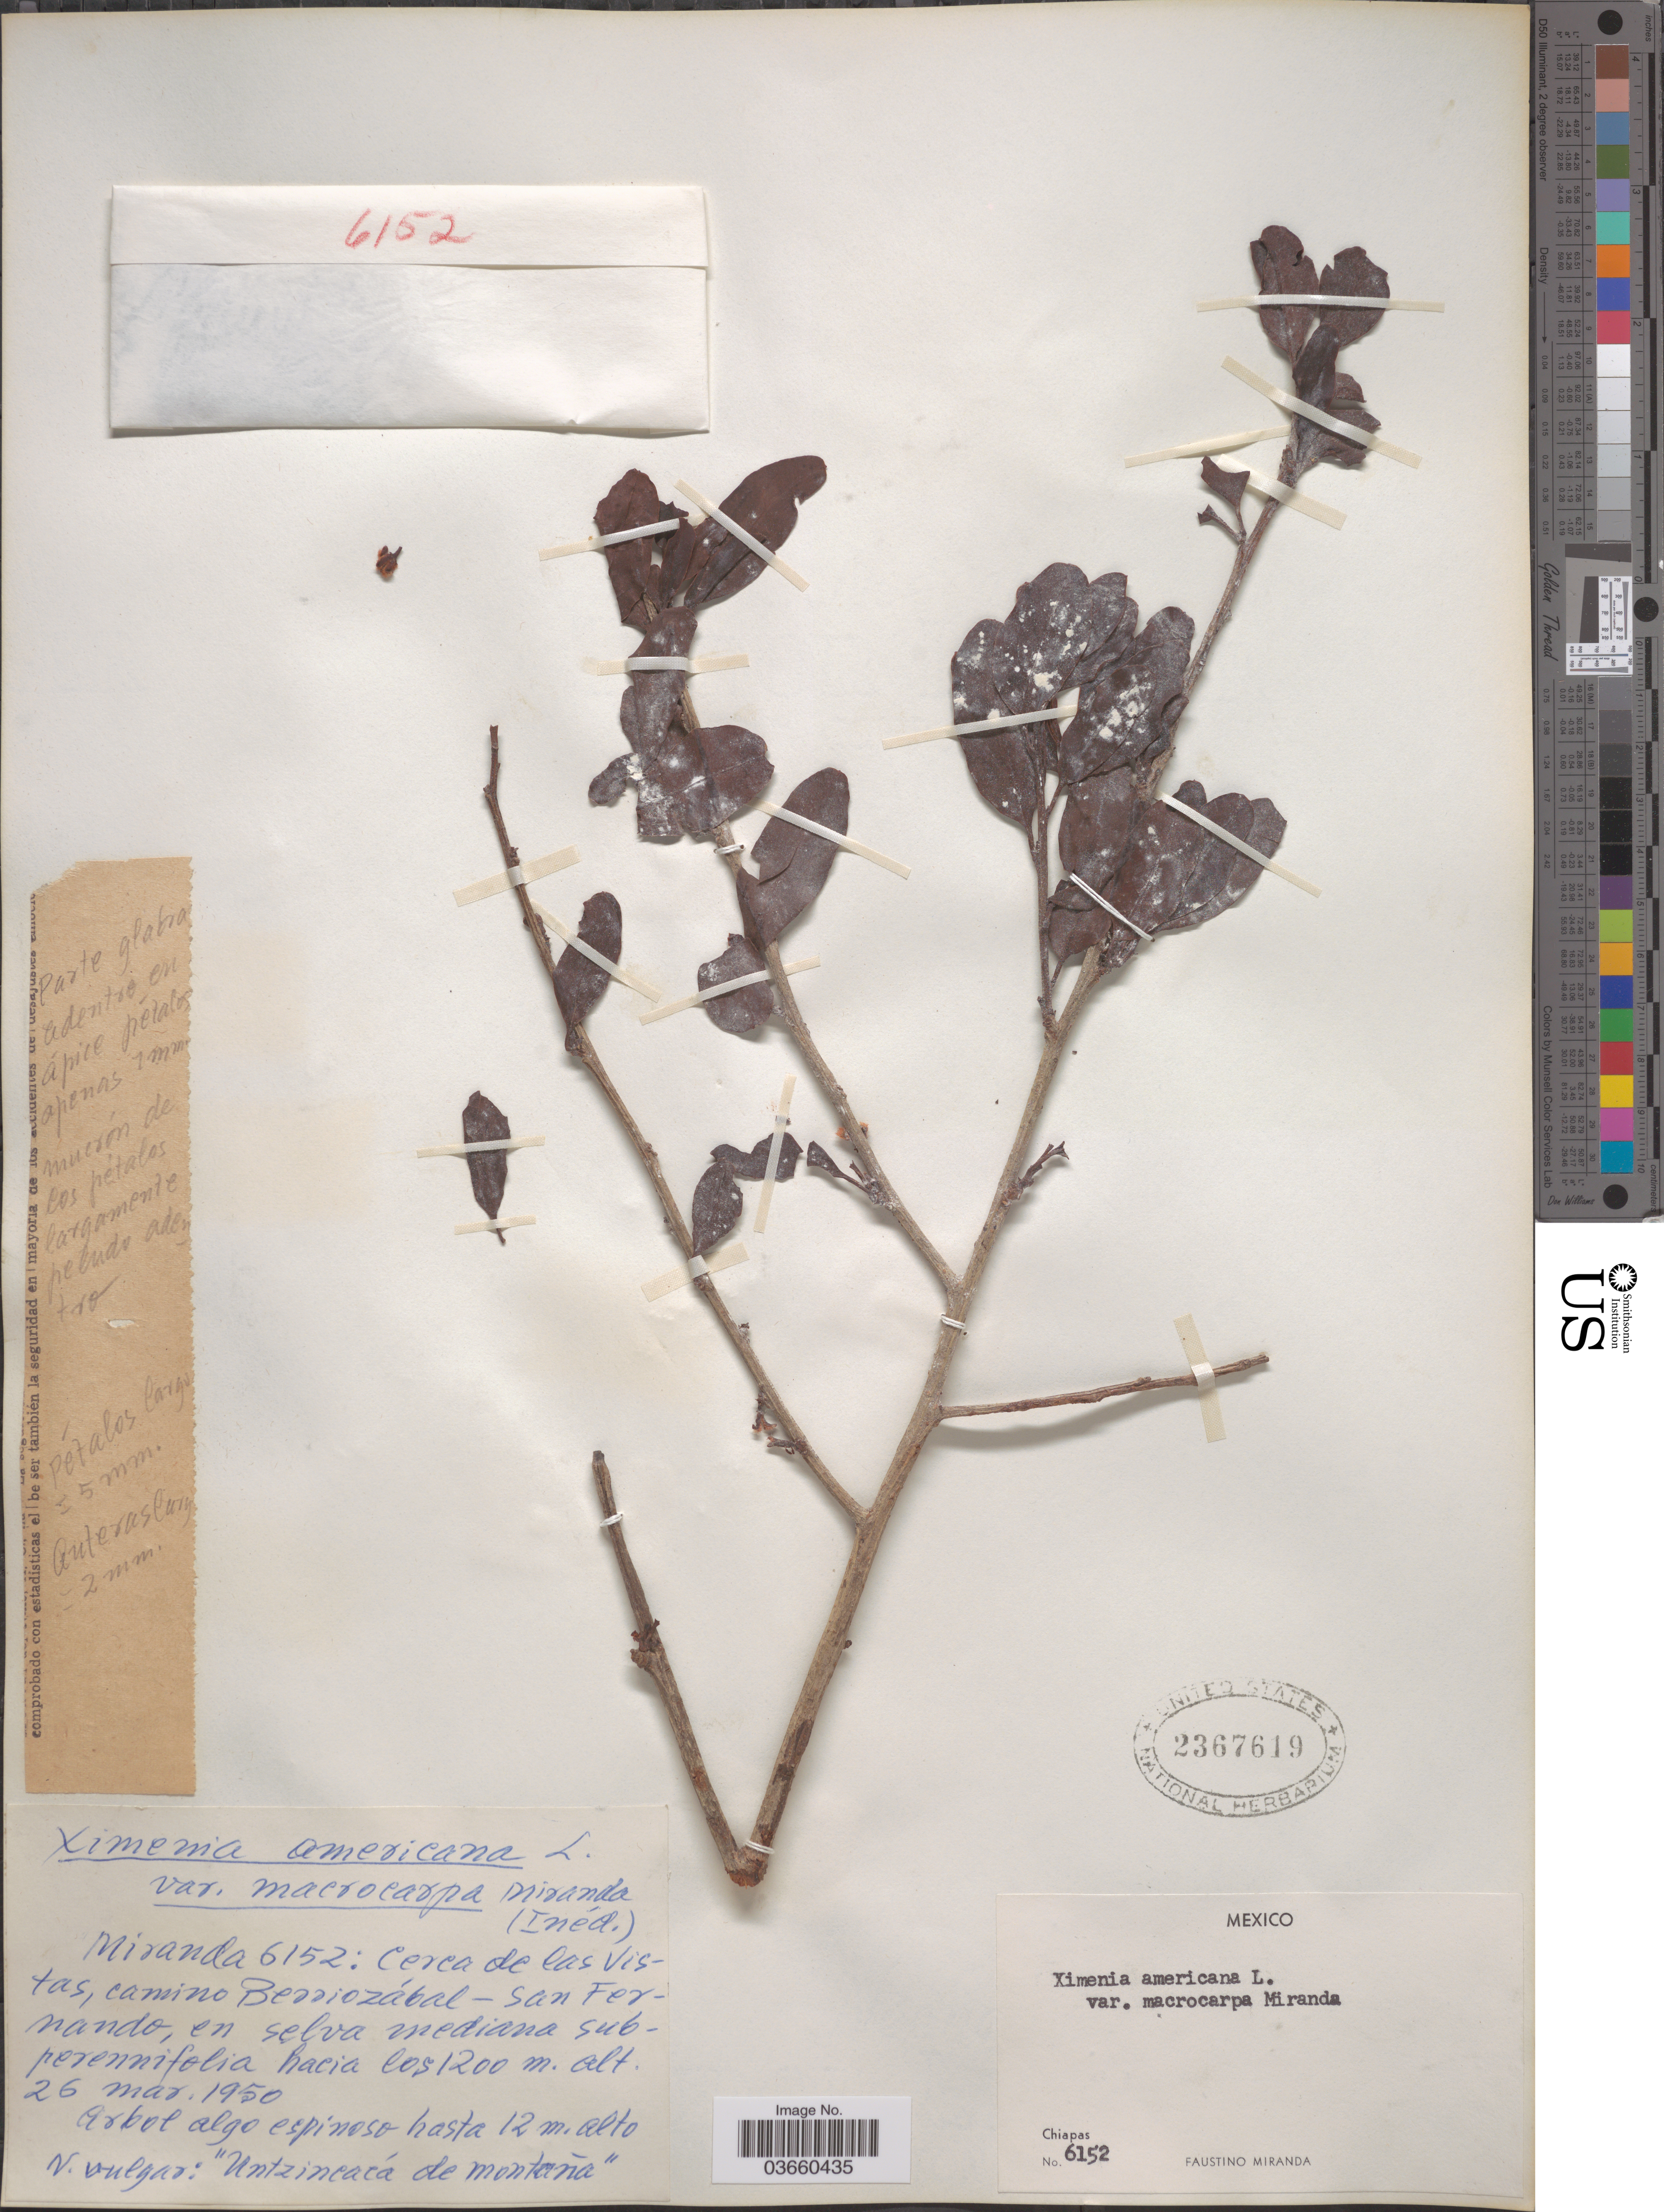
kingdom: Plantae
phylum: Tracheophyta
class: Magnoliopsida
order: Santalales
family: Ximeniaceae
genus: Ximenia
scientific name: Ximenia americana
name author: L.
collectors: F. Miranda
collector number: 6152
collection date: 1950-03-26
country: Mexico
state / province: Chiapas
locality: Cerca de las Vistas, camino Bessiozábal - San Fernando.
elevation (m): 1200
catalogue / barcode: US 2367619